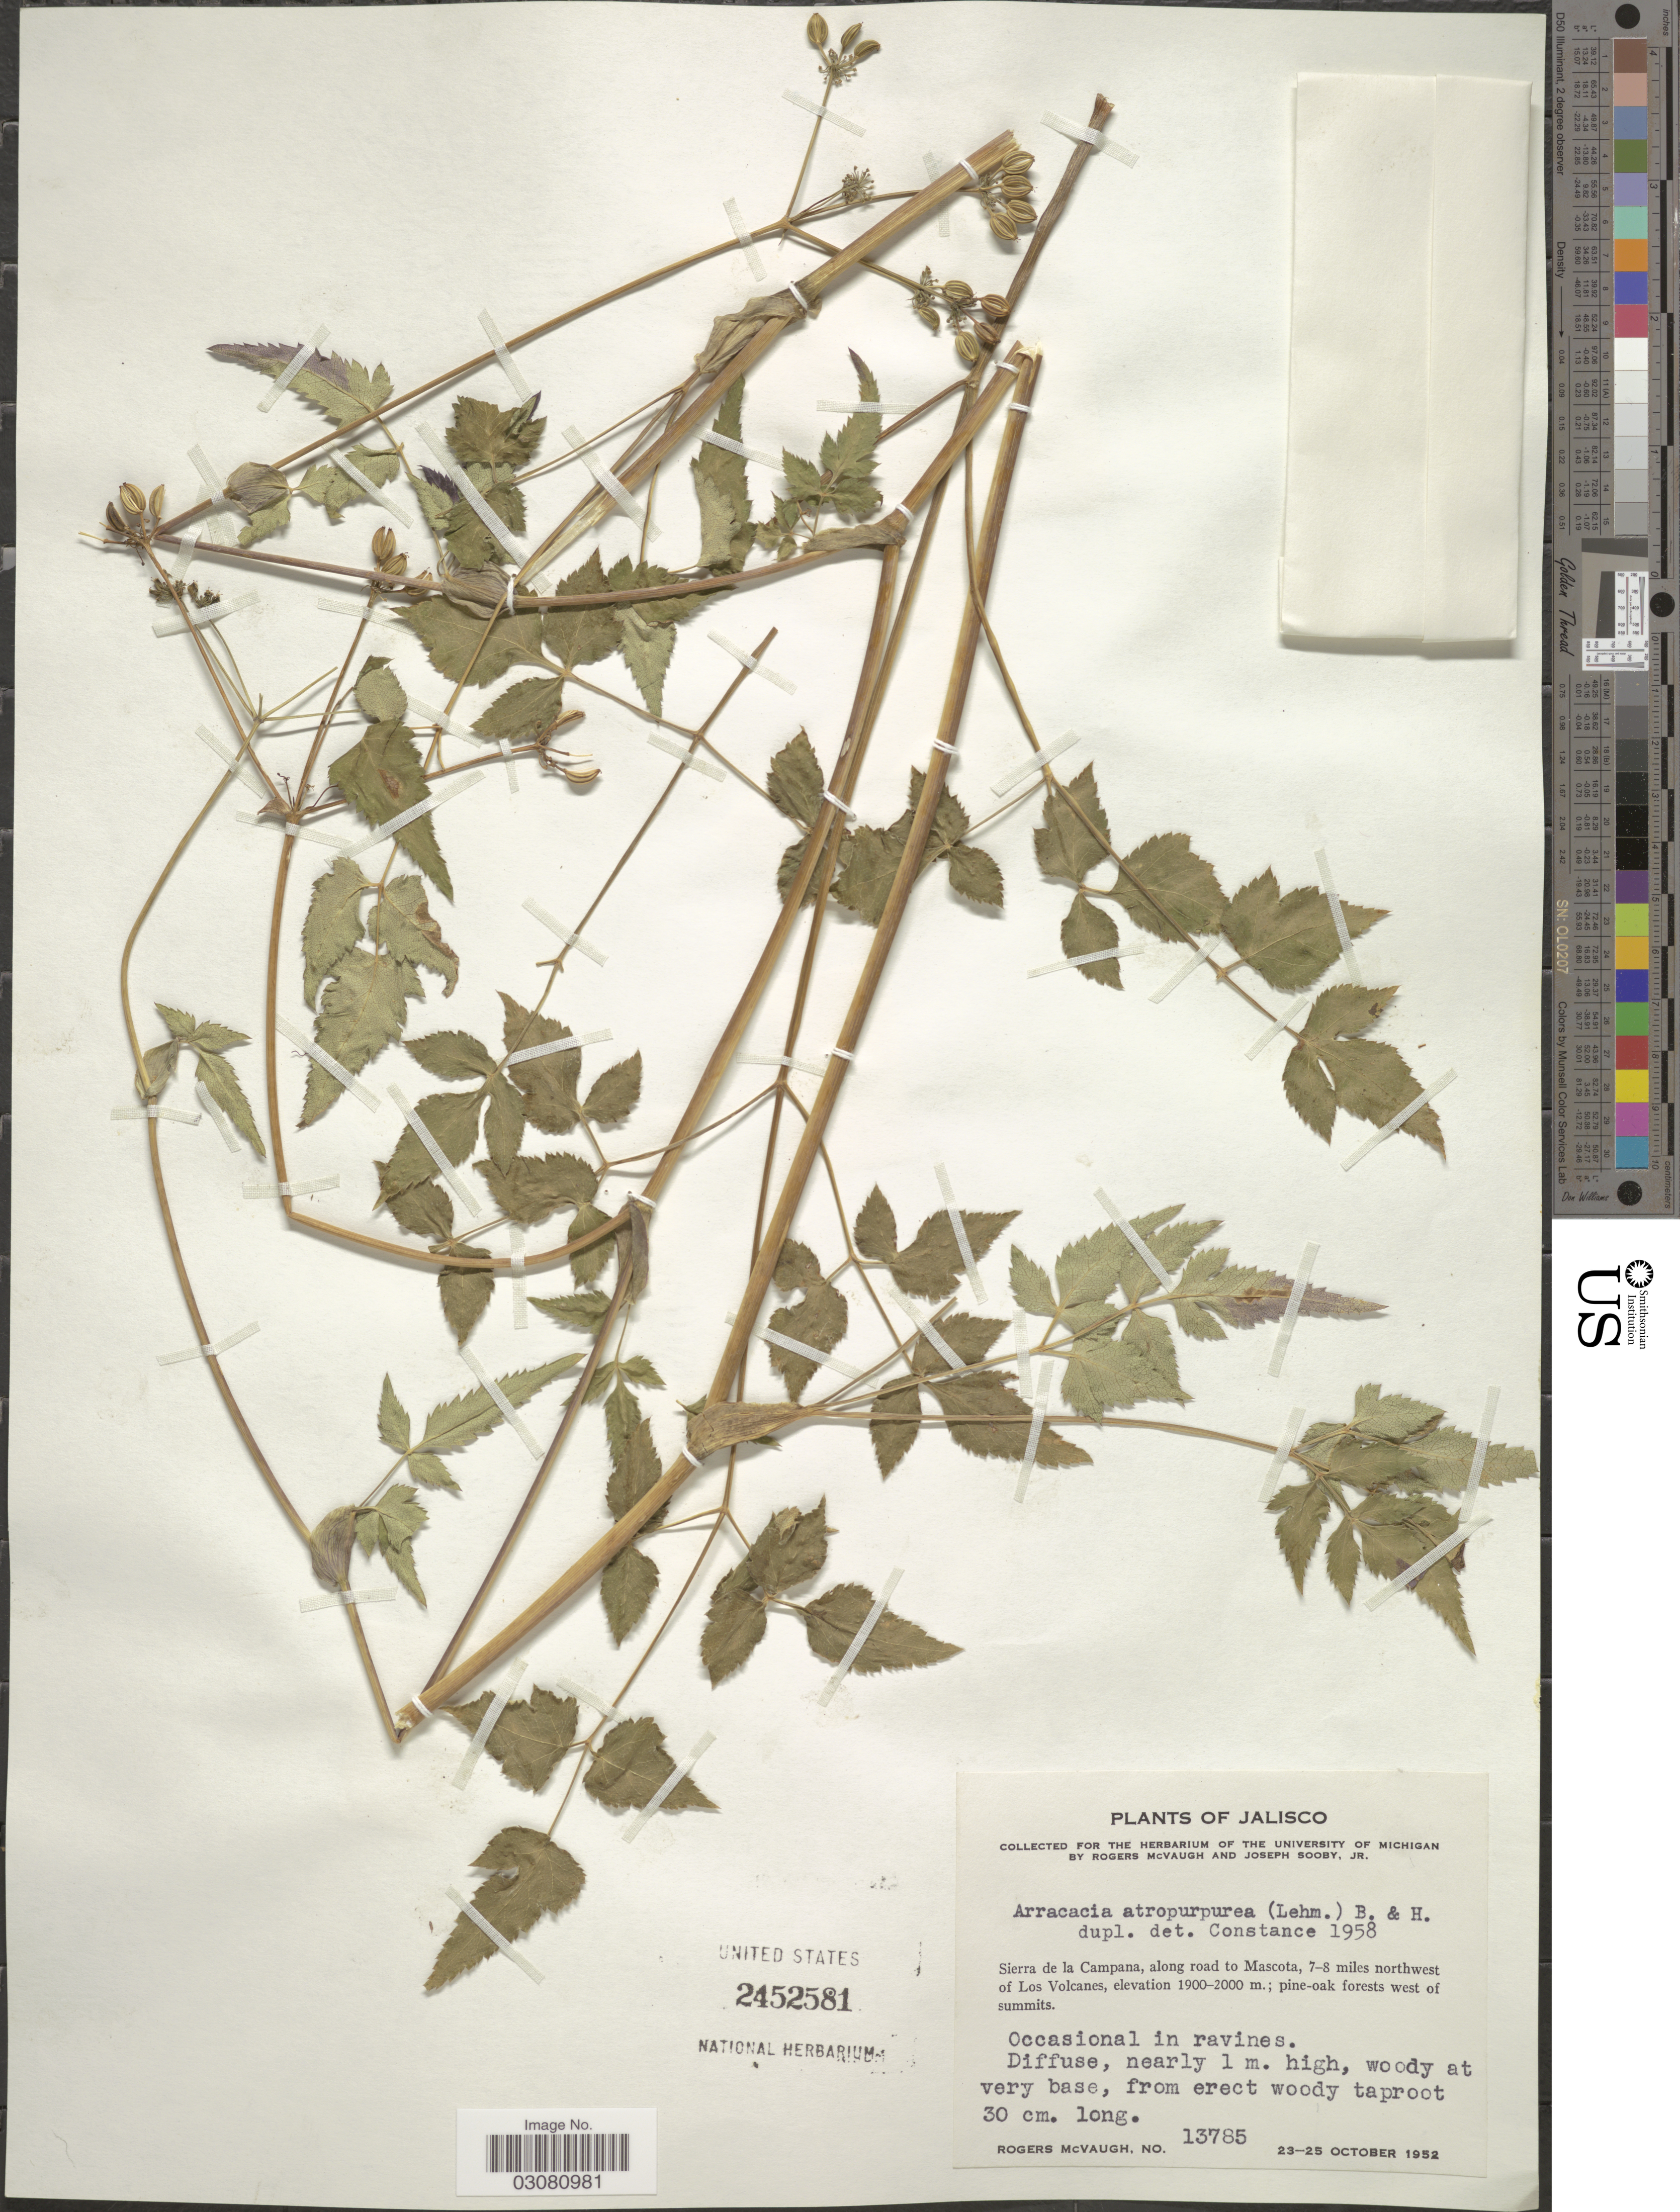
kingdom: Plantae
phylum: Tracheophyta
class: Magnoliopsida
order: Apiales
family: Apiaceae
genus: Arracacia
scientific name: Arracacia atropurpurea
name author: (Lehm.) Benth. & Hook. f. ex Hemsl.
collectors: R. McVaugh & J. Sooby Jr.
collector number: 13785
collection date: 1952-10-23/1952-10-25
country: Mexico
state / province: Jalisco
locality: Sierra de la Campana, along road to Mascota, 7-8 miles northwest of Los Volcanes, pine-oak forests west of summits.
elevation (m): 1900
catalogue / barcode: US 2452581